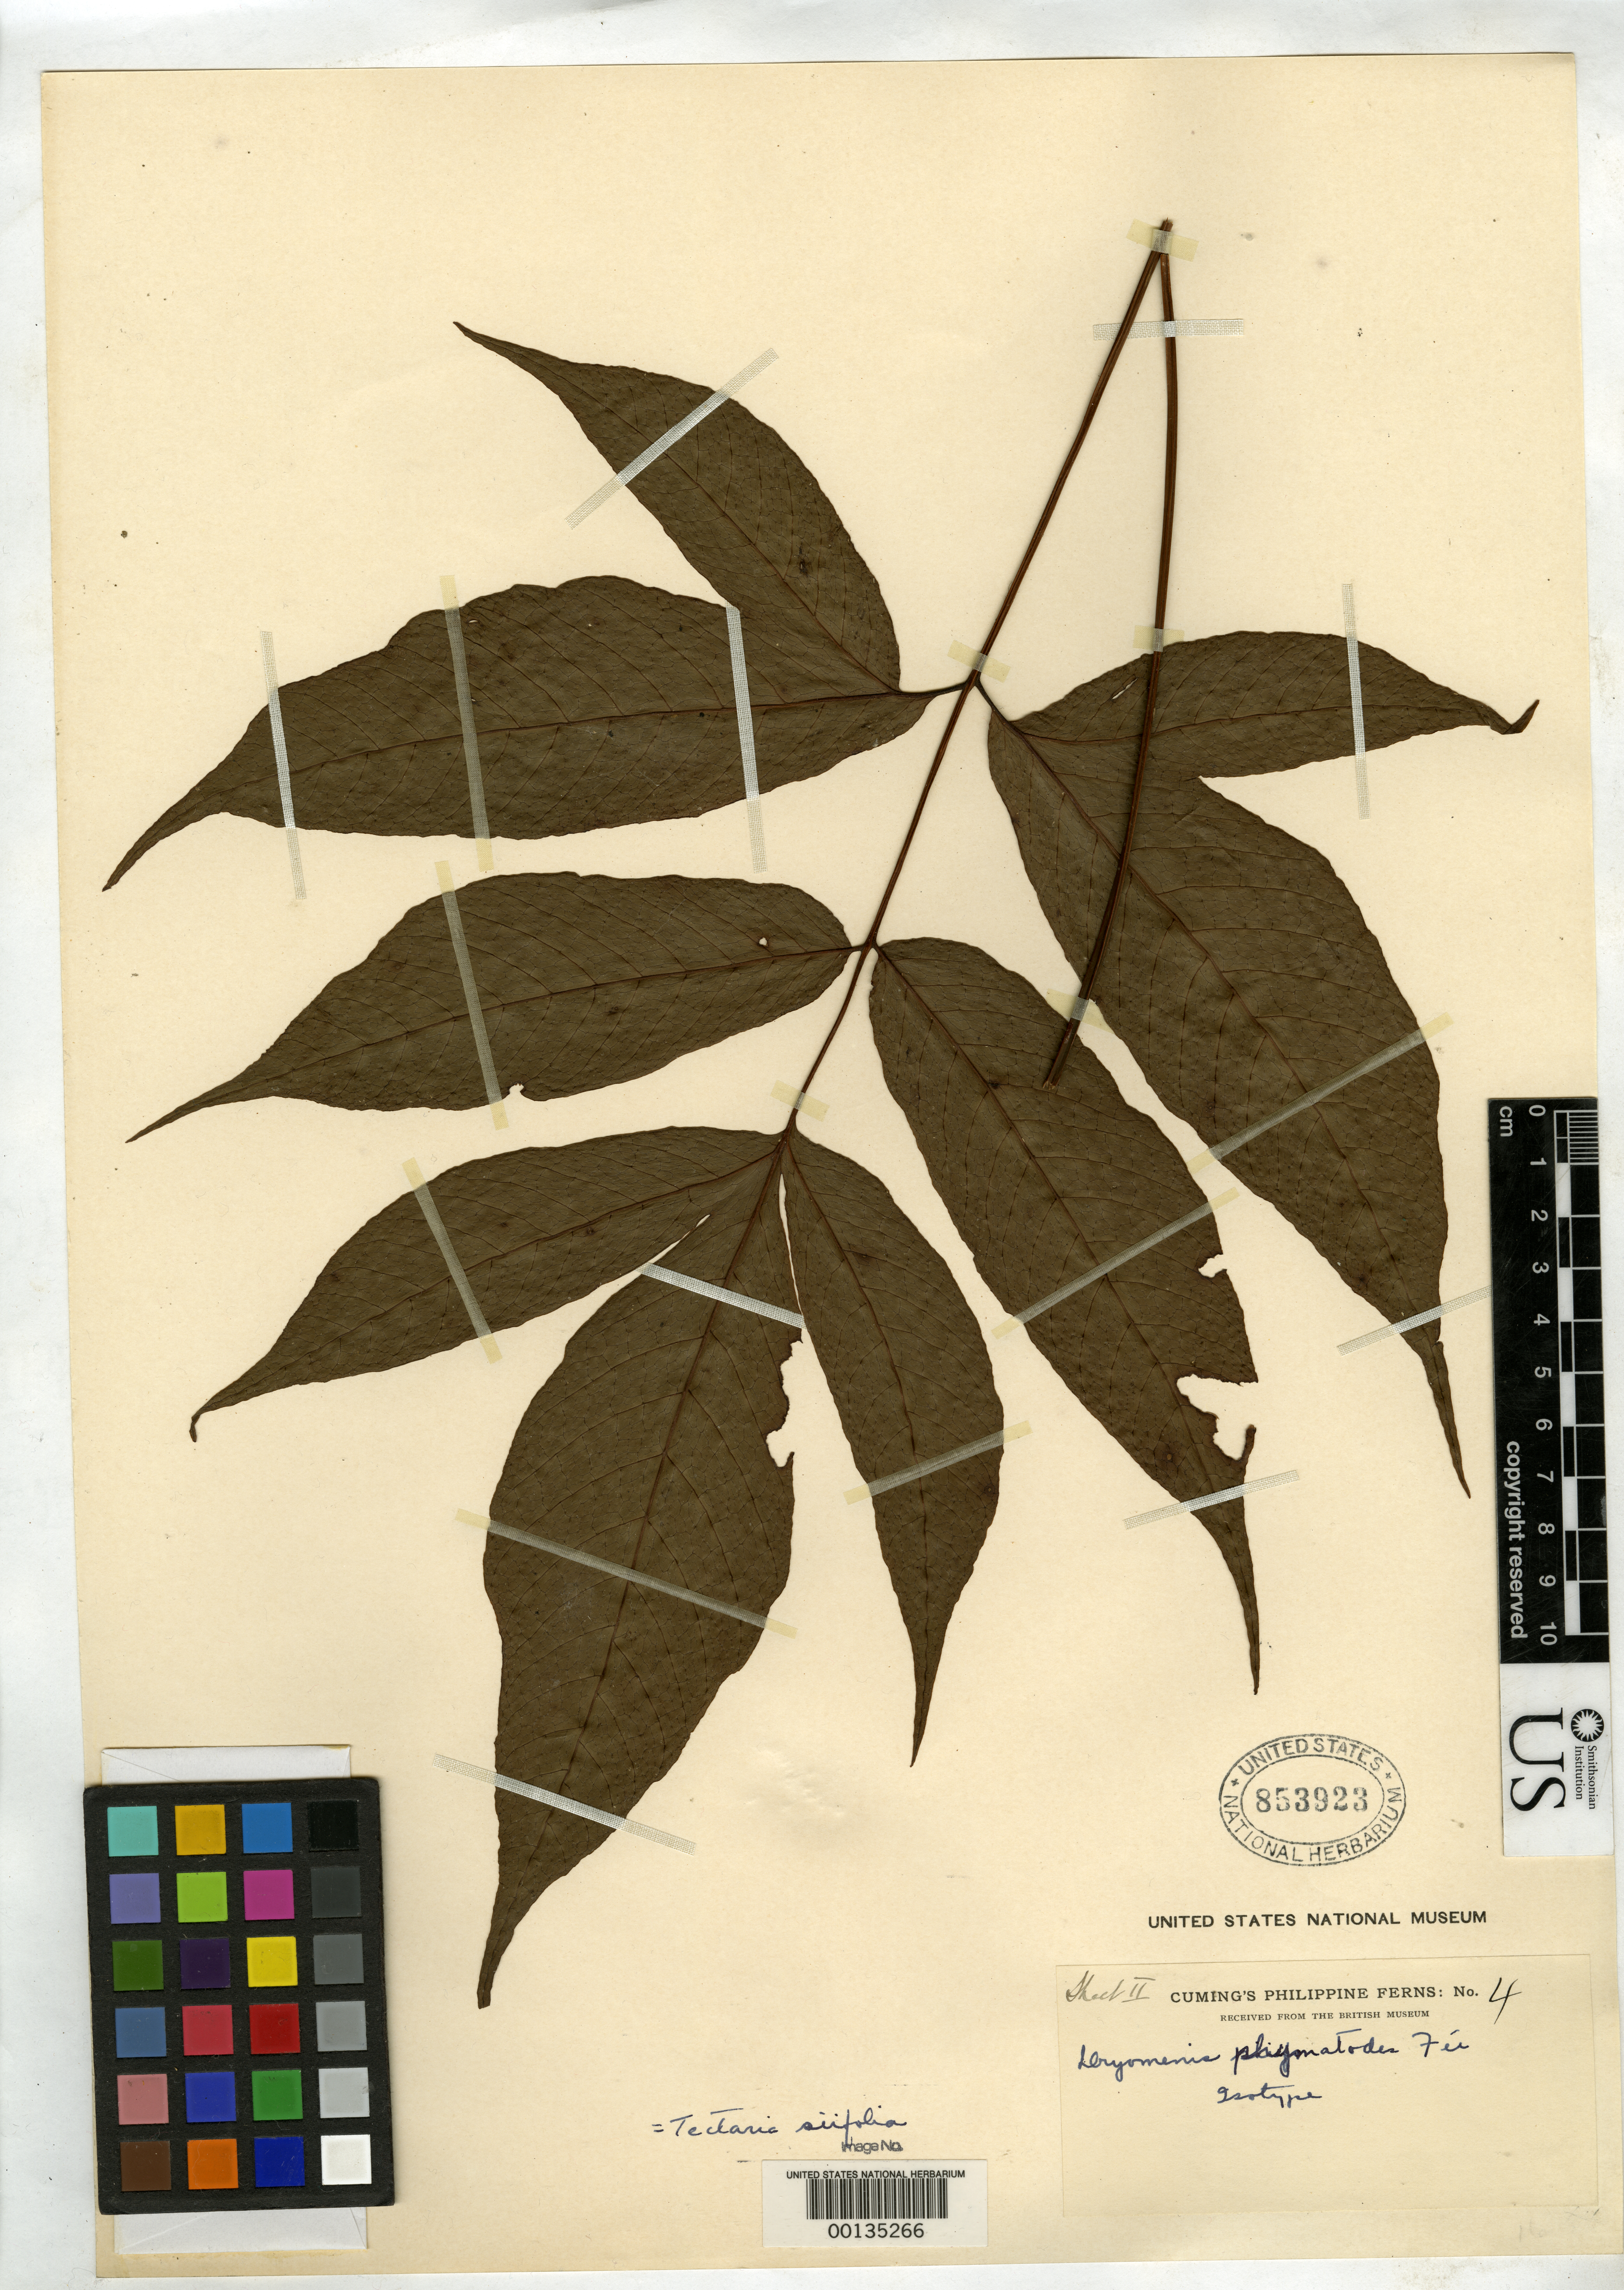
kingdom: Plantae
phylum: Tracheophyta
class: Polypodiopsida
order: Polypodiales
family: Tectariaceae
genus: Dryomenis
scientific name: Dryomenis phymatodes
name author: Fée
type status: Type Collection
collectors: H. Cuming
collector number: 4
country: Philippines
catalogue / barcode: US 853923